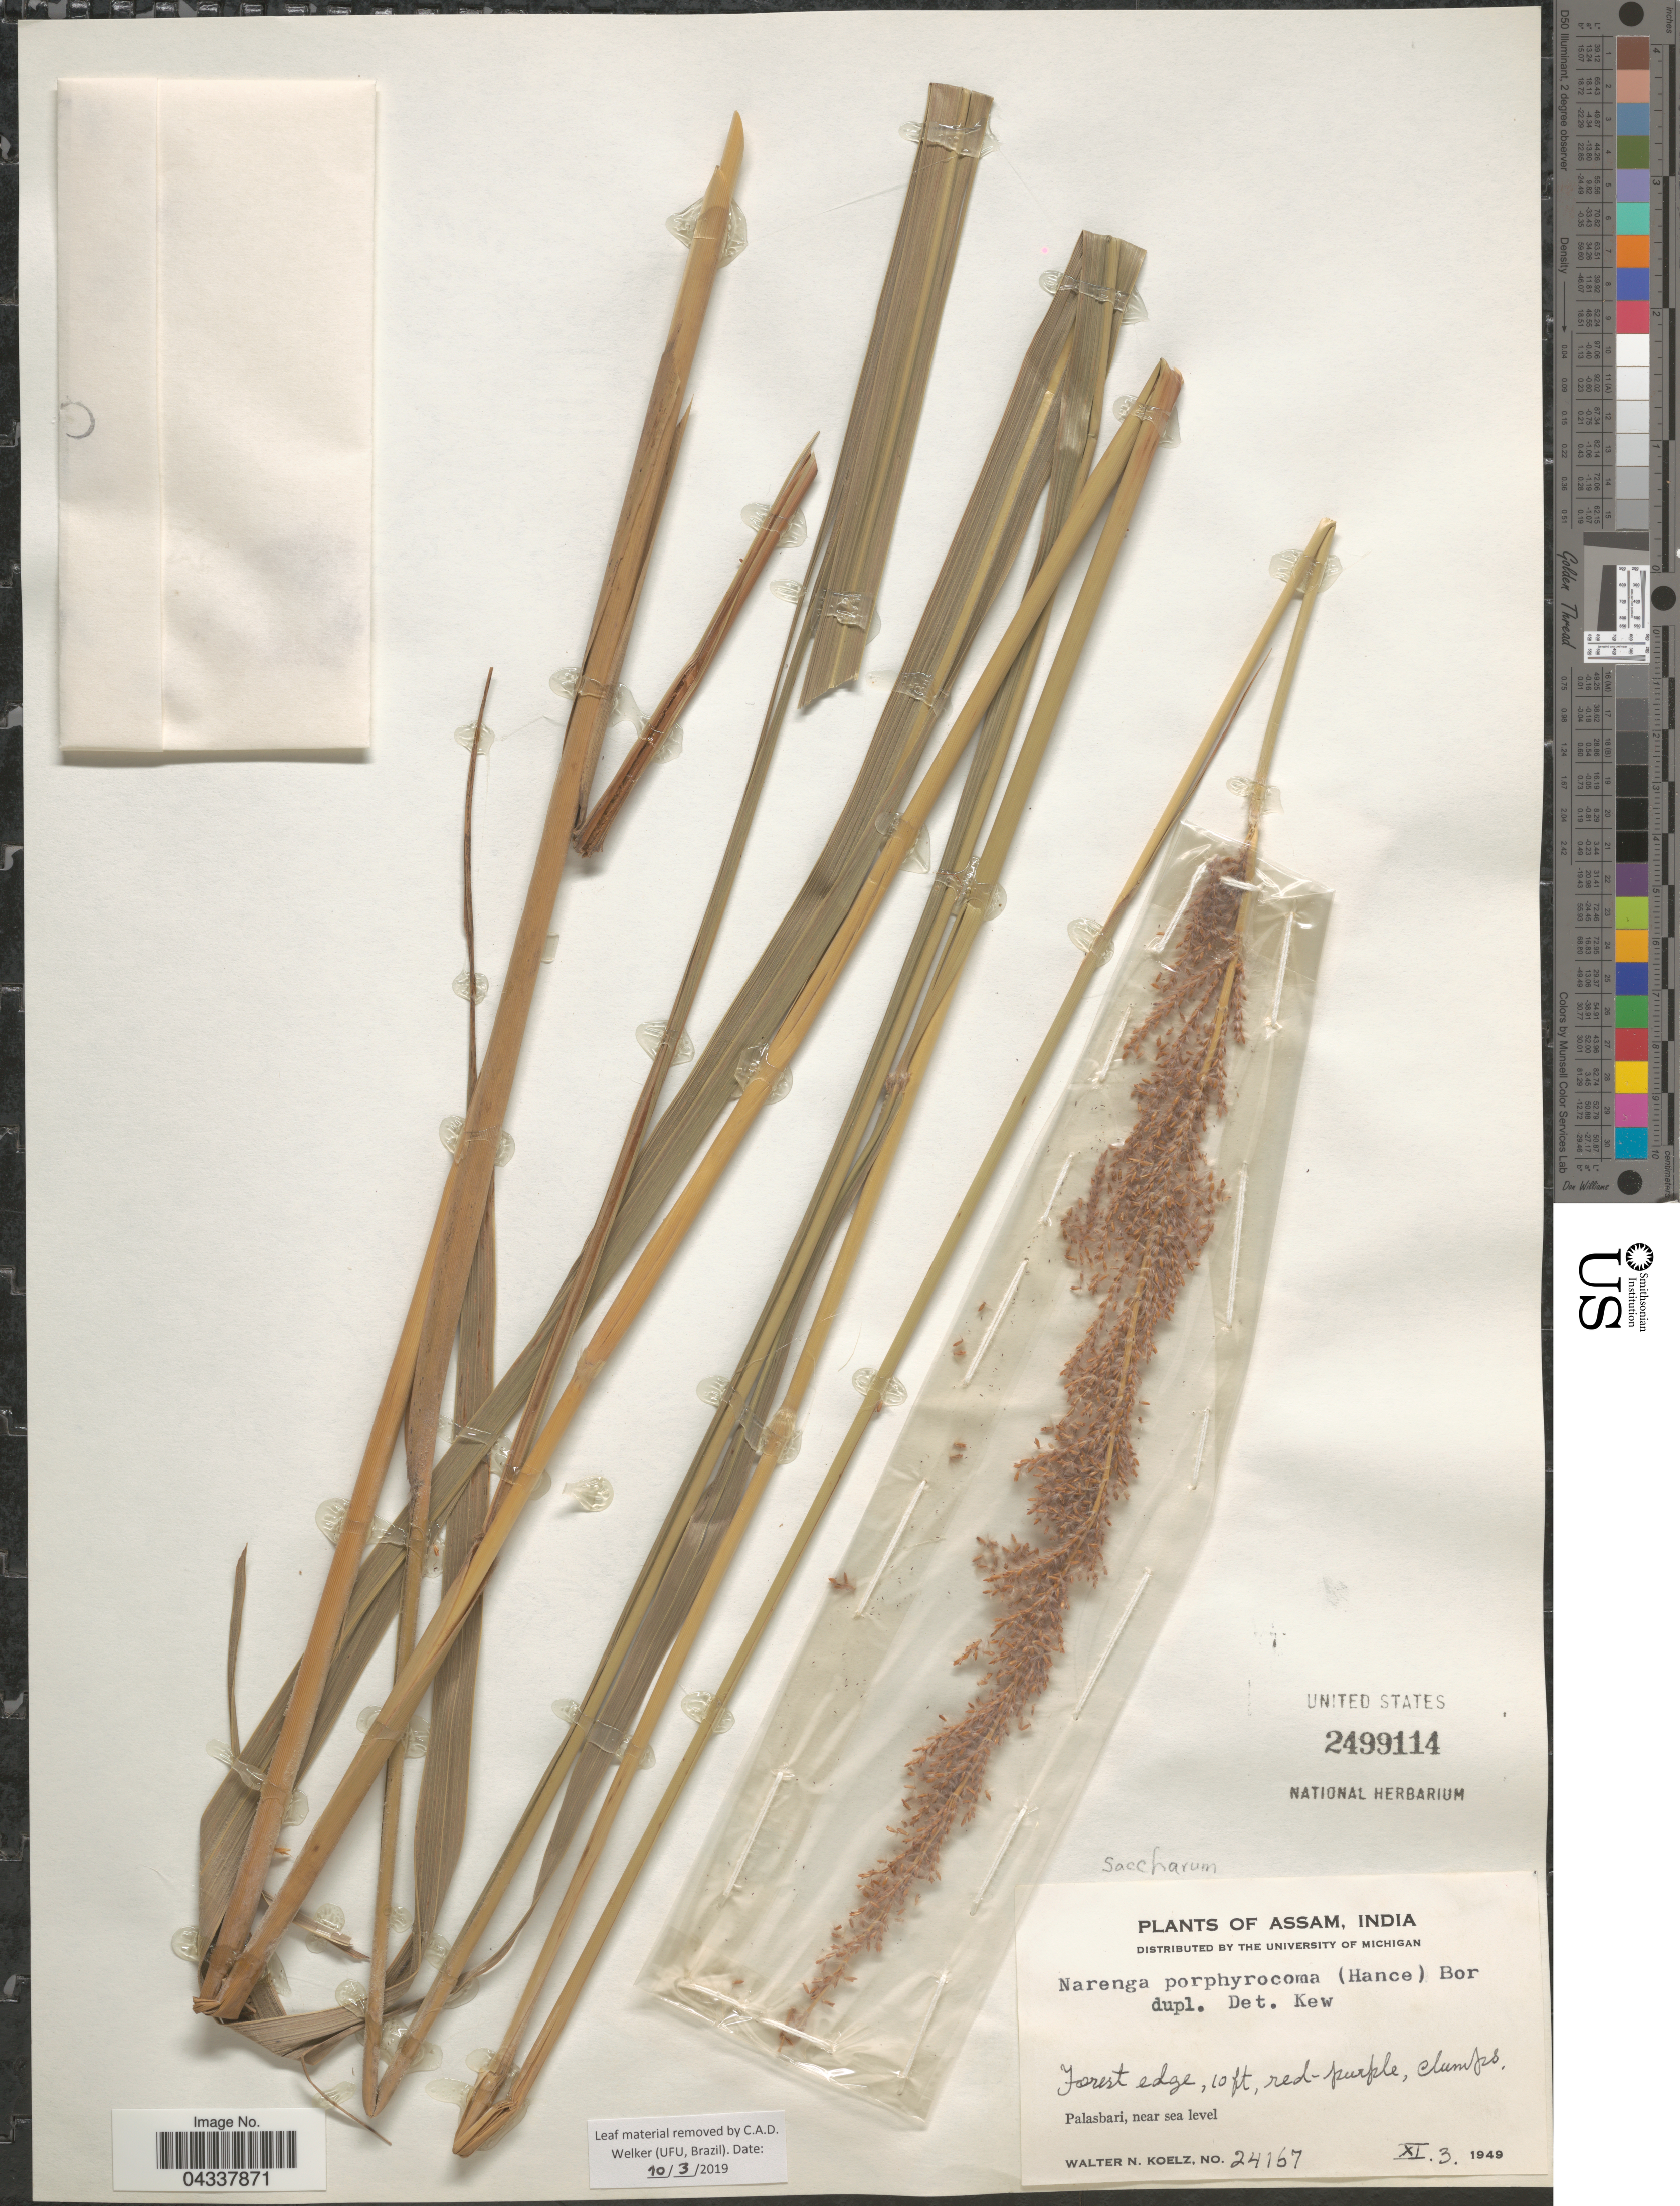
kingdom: Plantae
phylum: Tracheophyta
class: Liliopsida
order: Poales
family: Poaceae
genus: Narenga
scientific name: Narenga porphyrocoma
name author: (Hance) Bor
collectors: W. N. Koelz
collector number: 24167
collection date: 1949-11-03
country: India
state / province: Assam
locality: Palasbari.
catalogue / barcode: US 2499114